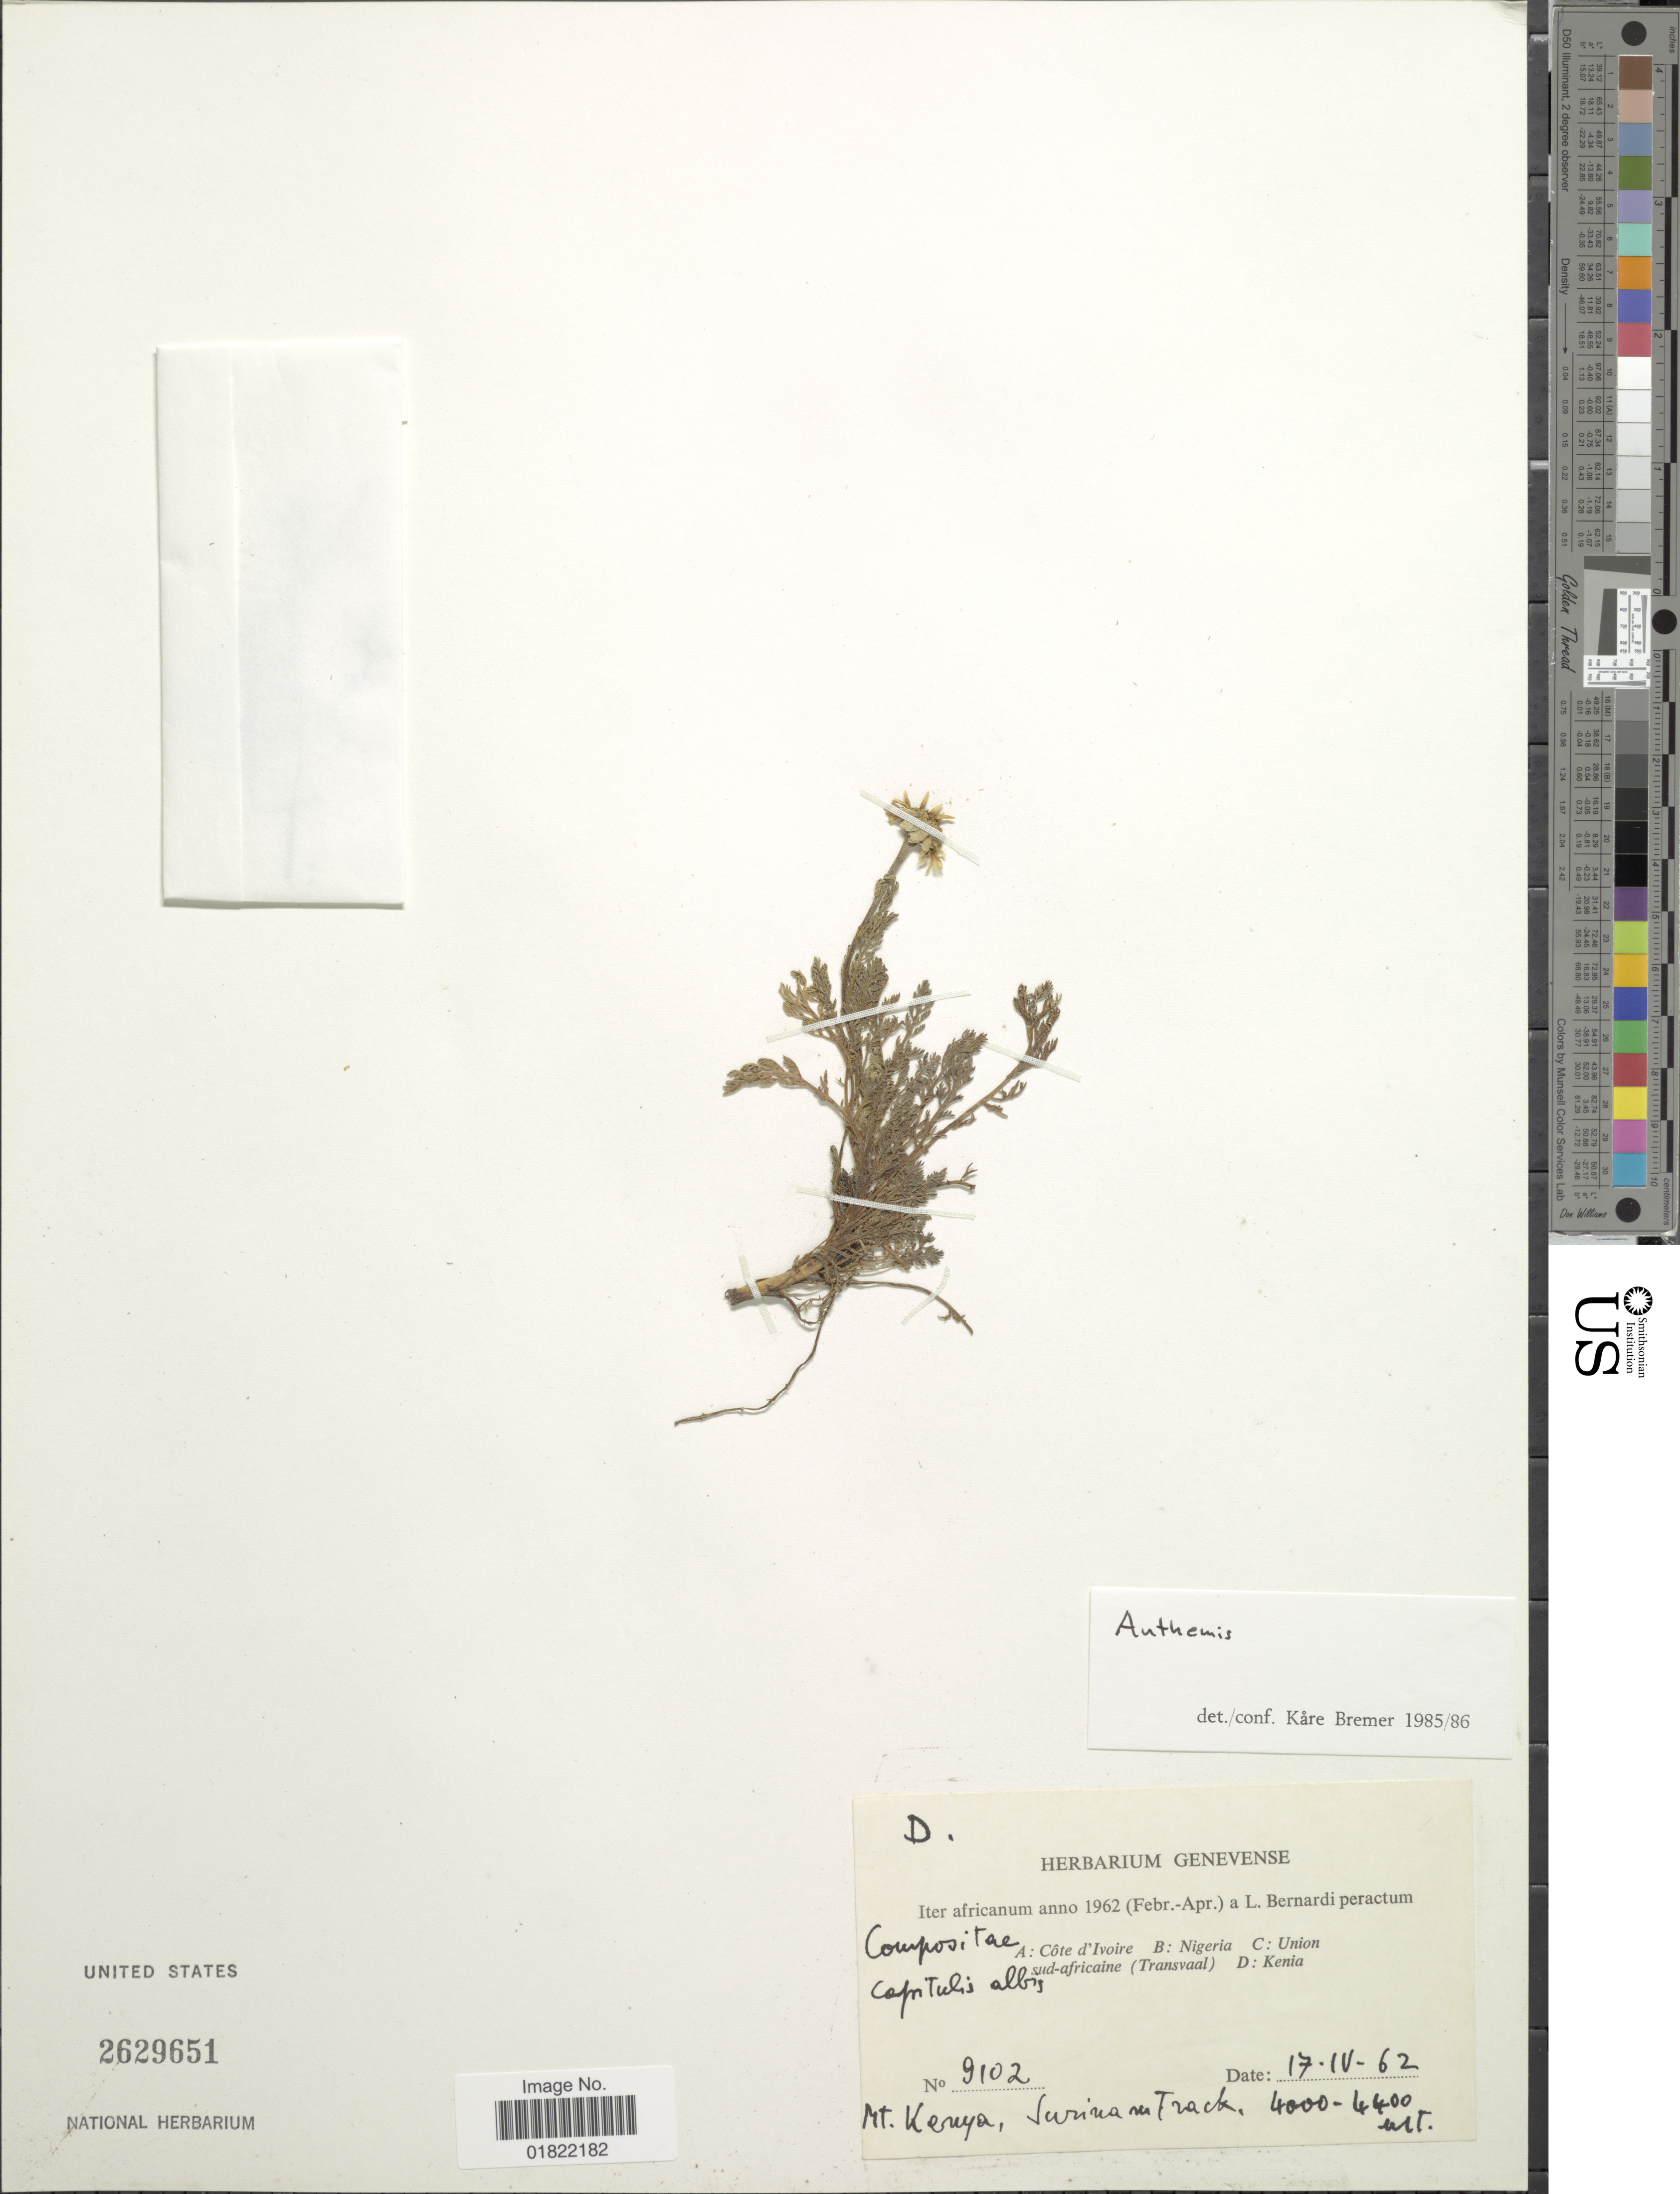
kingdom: Plantae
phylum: Tracheophyta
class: Magnoliopsida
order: Asterales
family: Asteraceae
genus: Anthemis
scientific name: Anthemis sp.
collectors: L. Bernardi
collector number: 9102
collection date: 1962-04-17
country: Kenya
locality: Mt. Kenya, Suriman Track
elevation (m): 1219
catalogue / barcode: US 2629651